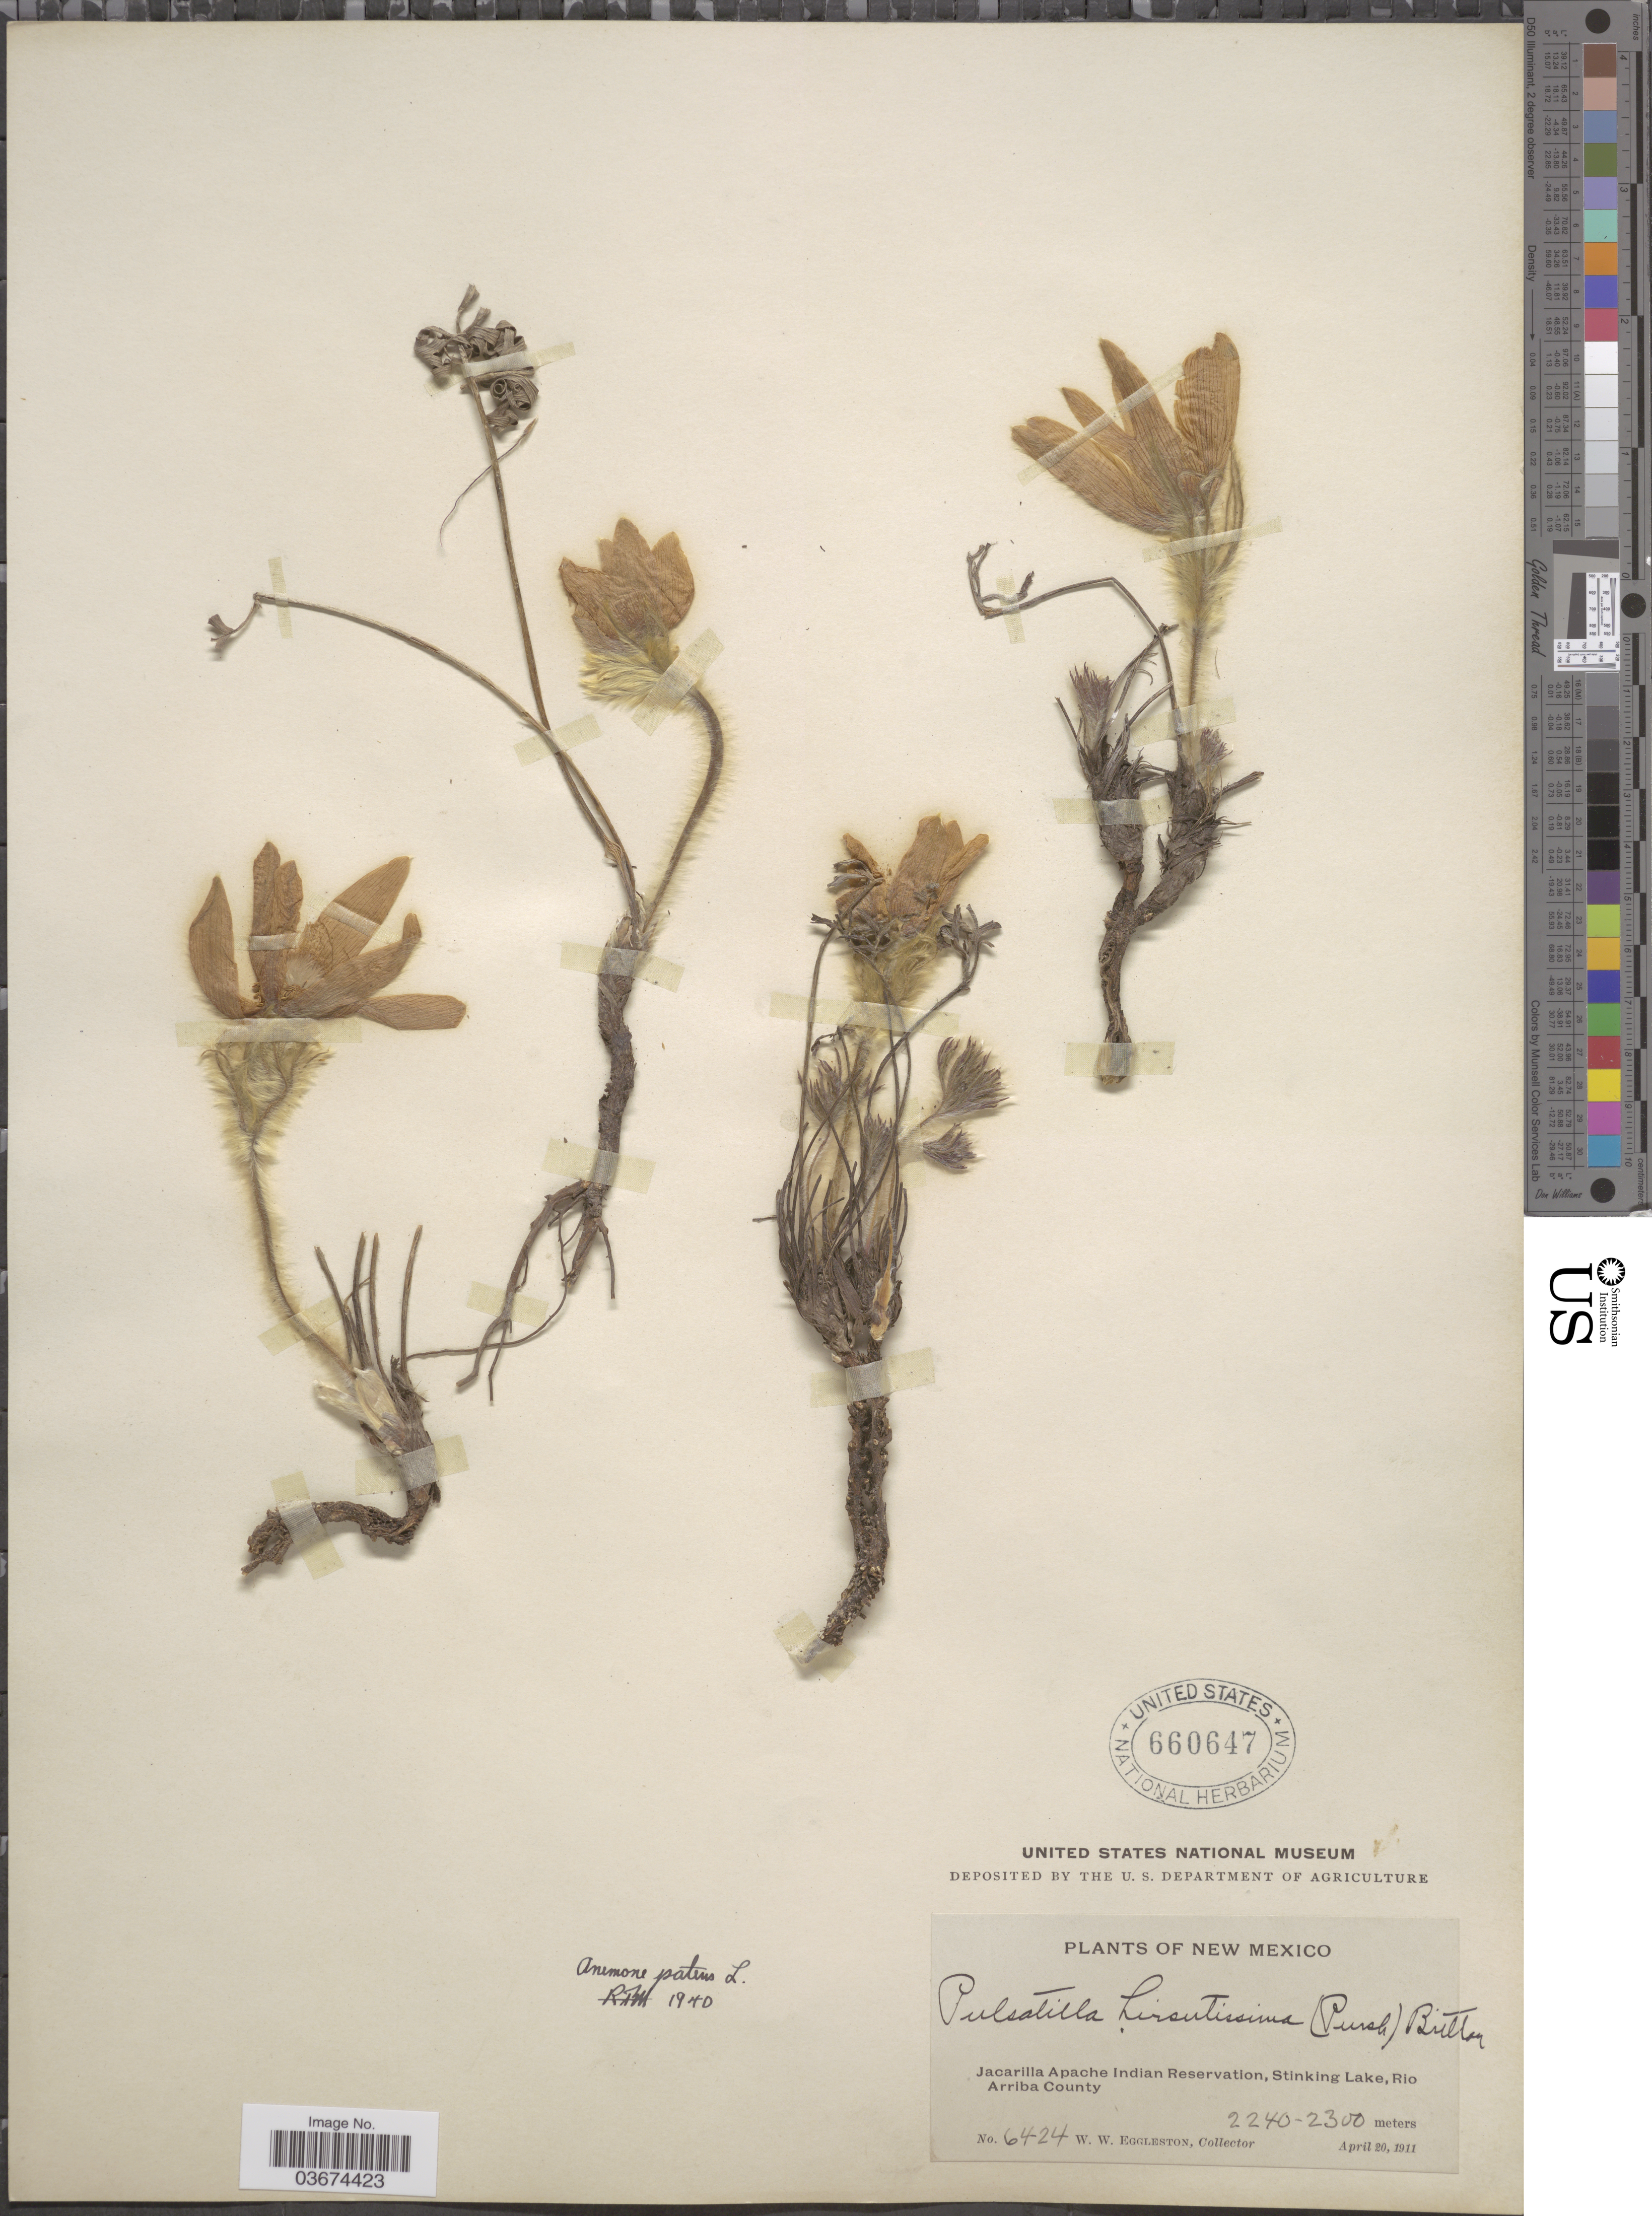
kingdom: Plantae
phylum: Tracheophyta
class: Magnoliopsida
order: Ranunculales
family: Ranunculaceae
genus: Pulsatilla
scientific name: Pulsatilla nuttalliana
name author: (DC.) Bercht. & J. Presl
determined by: Strong, Mark T., (BOT), Smithsonian Institution - National Museum of Natural History (UNITED STATES)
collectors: W. W. Eggleston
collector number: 6424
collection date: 1911-04-20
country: United States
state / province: New Mexico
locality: Jacarilla Apache Indian Reservation, Stinking Lake, Rio Arriba County.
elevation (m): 2240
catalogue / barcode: US 660647